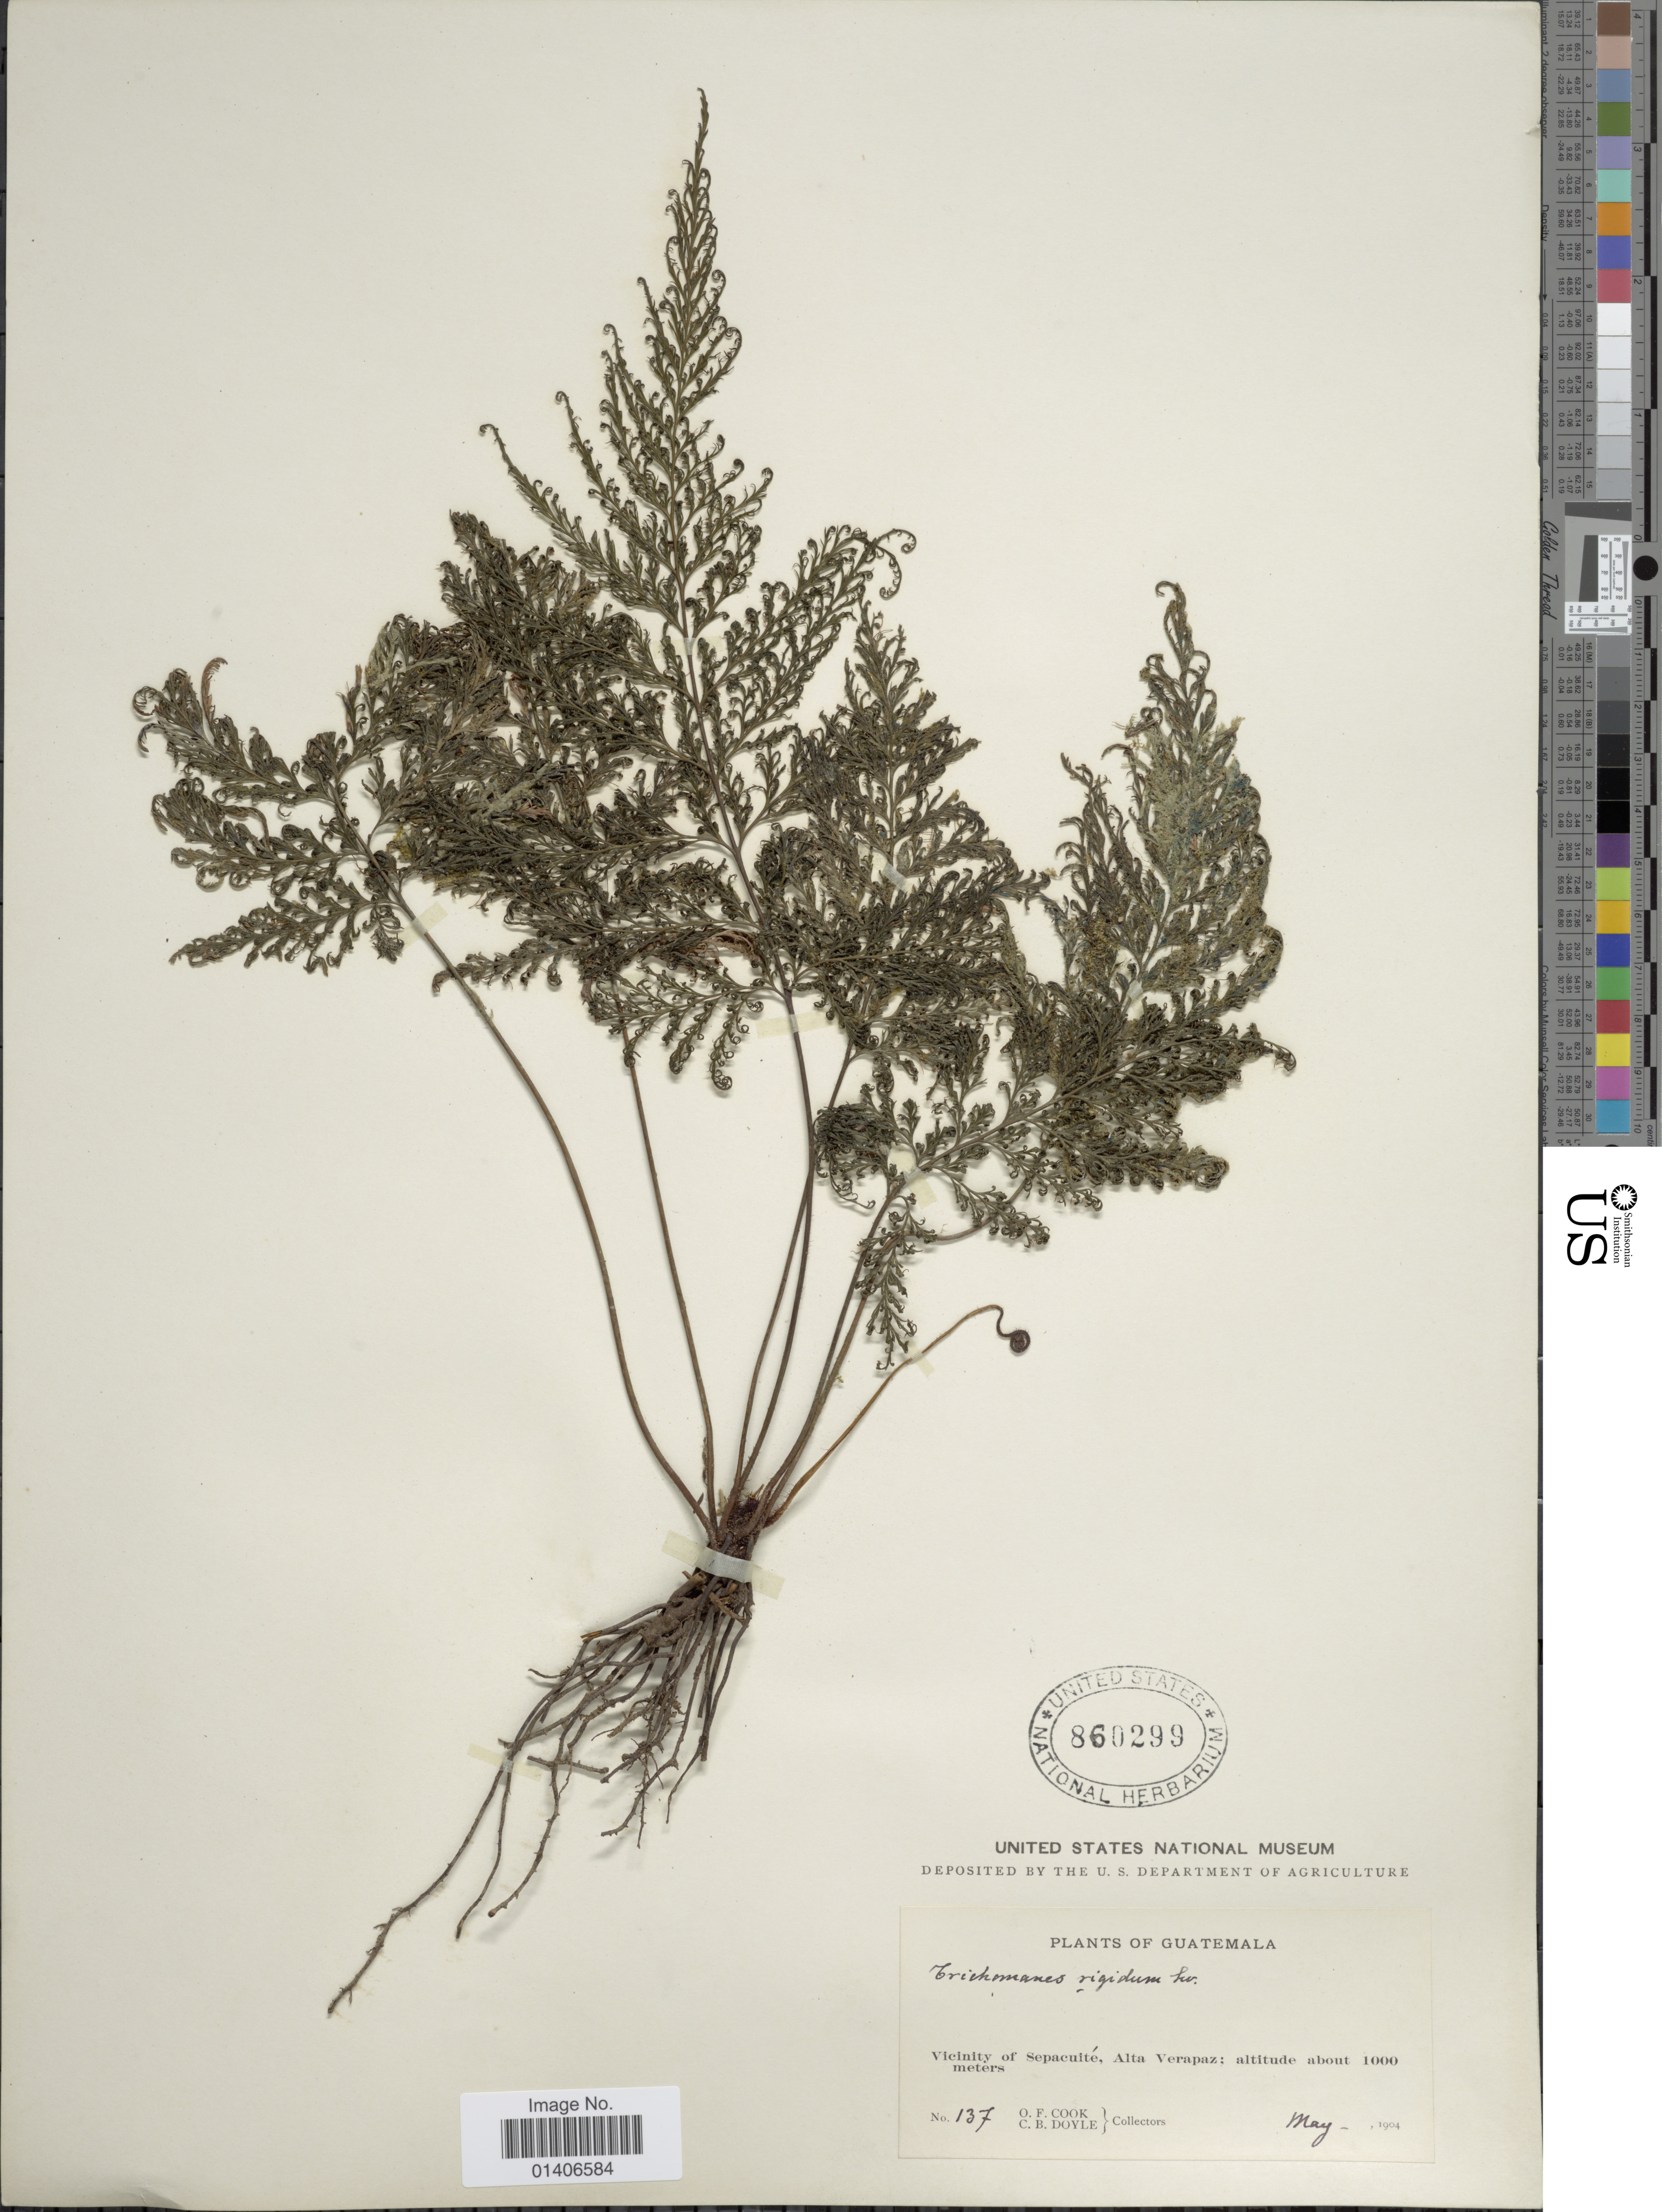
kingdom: Plantae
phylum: Tracheophyta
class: Polypodiopsida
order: Hymenophyllales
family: Hymenophyllaceae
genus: Abrodictyum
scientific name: Abrodictyum rigidum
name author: (Sw.) Ebihara & Dubuisson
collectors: O. F. Cook & C. Doyle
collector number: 137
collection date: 1904-05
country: Guatemala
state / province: Alta Verapaz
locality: Vicinity of Sepacuité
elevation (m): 1000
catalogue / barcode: US 860299